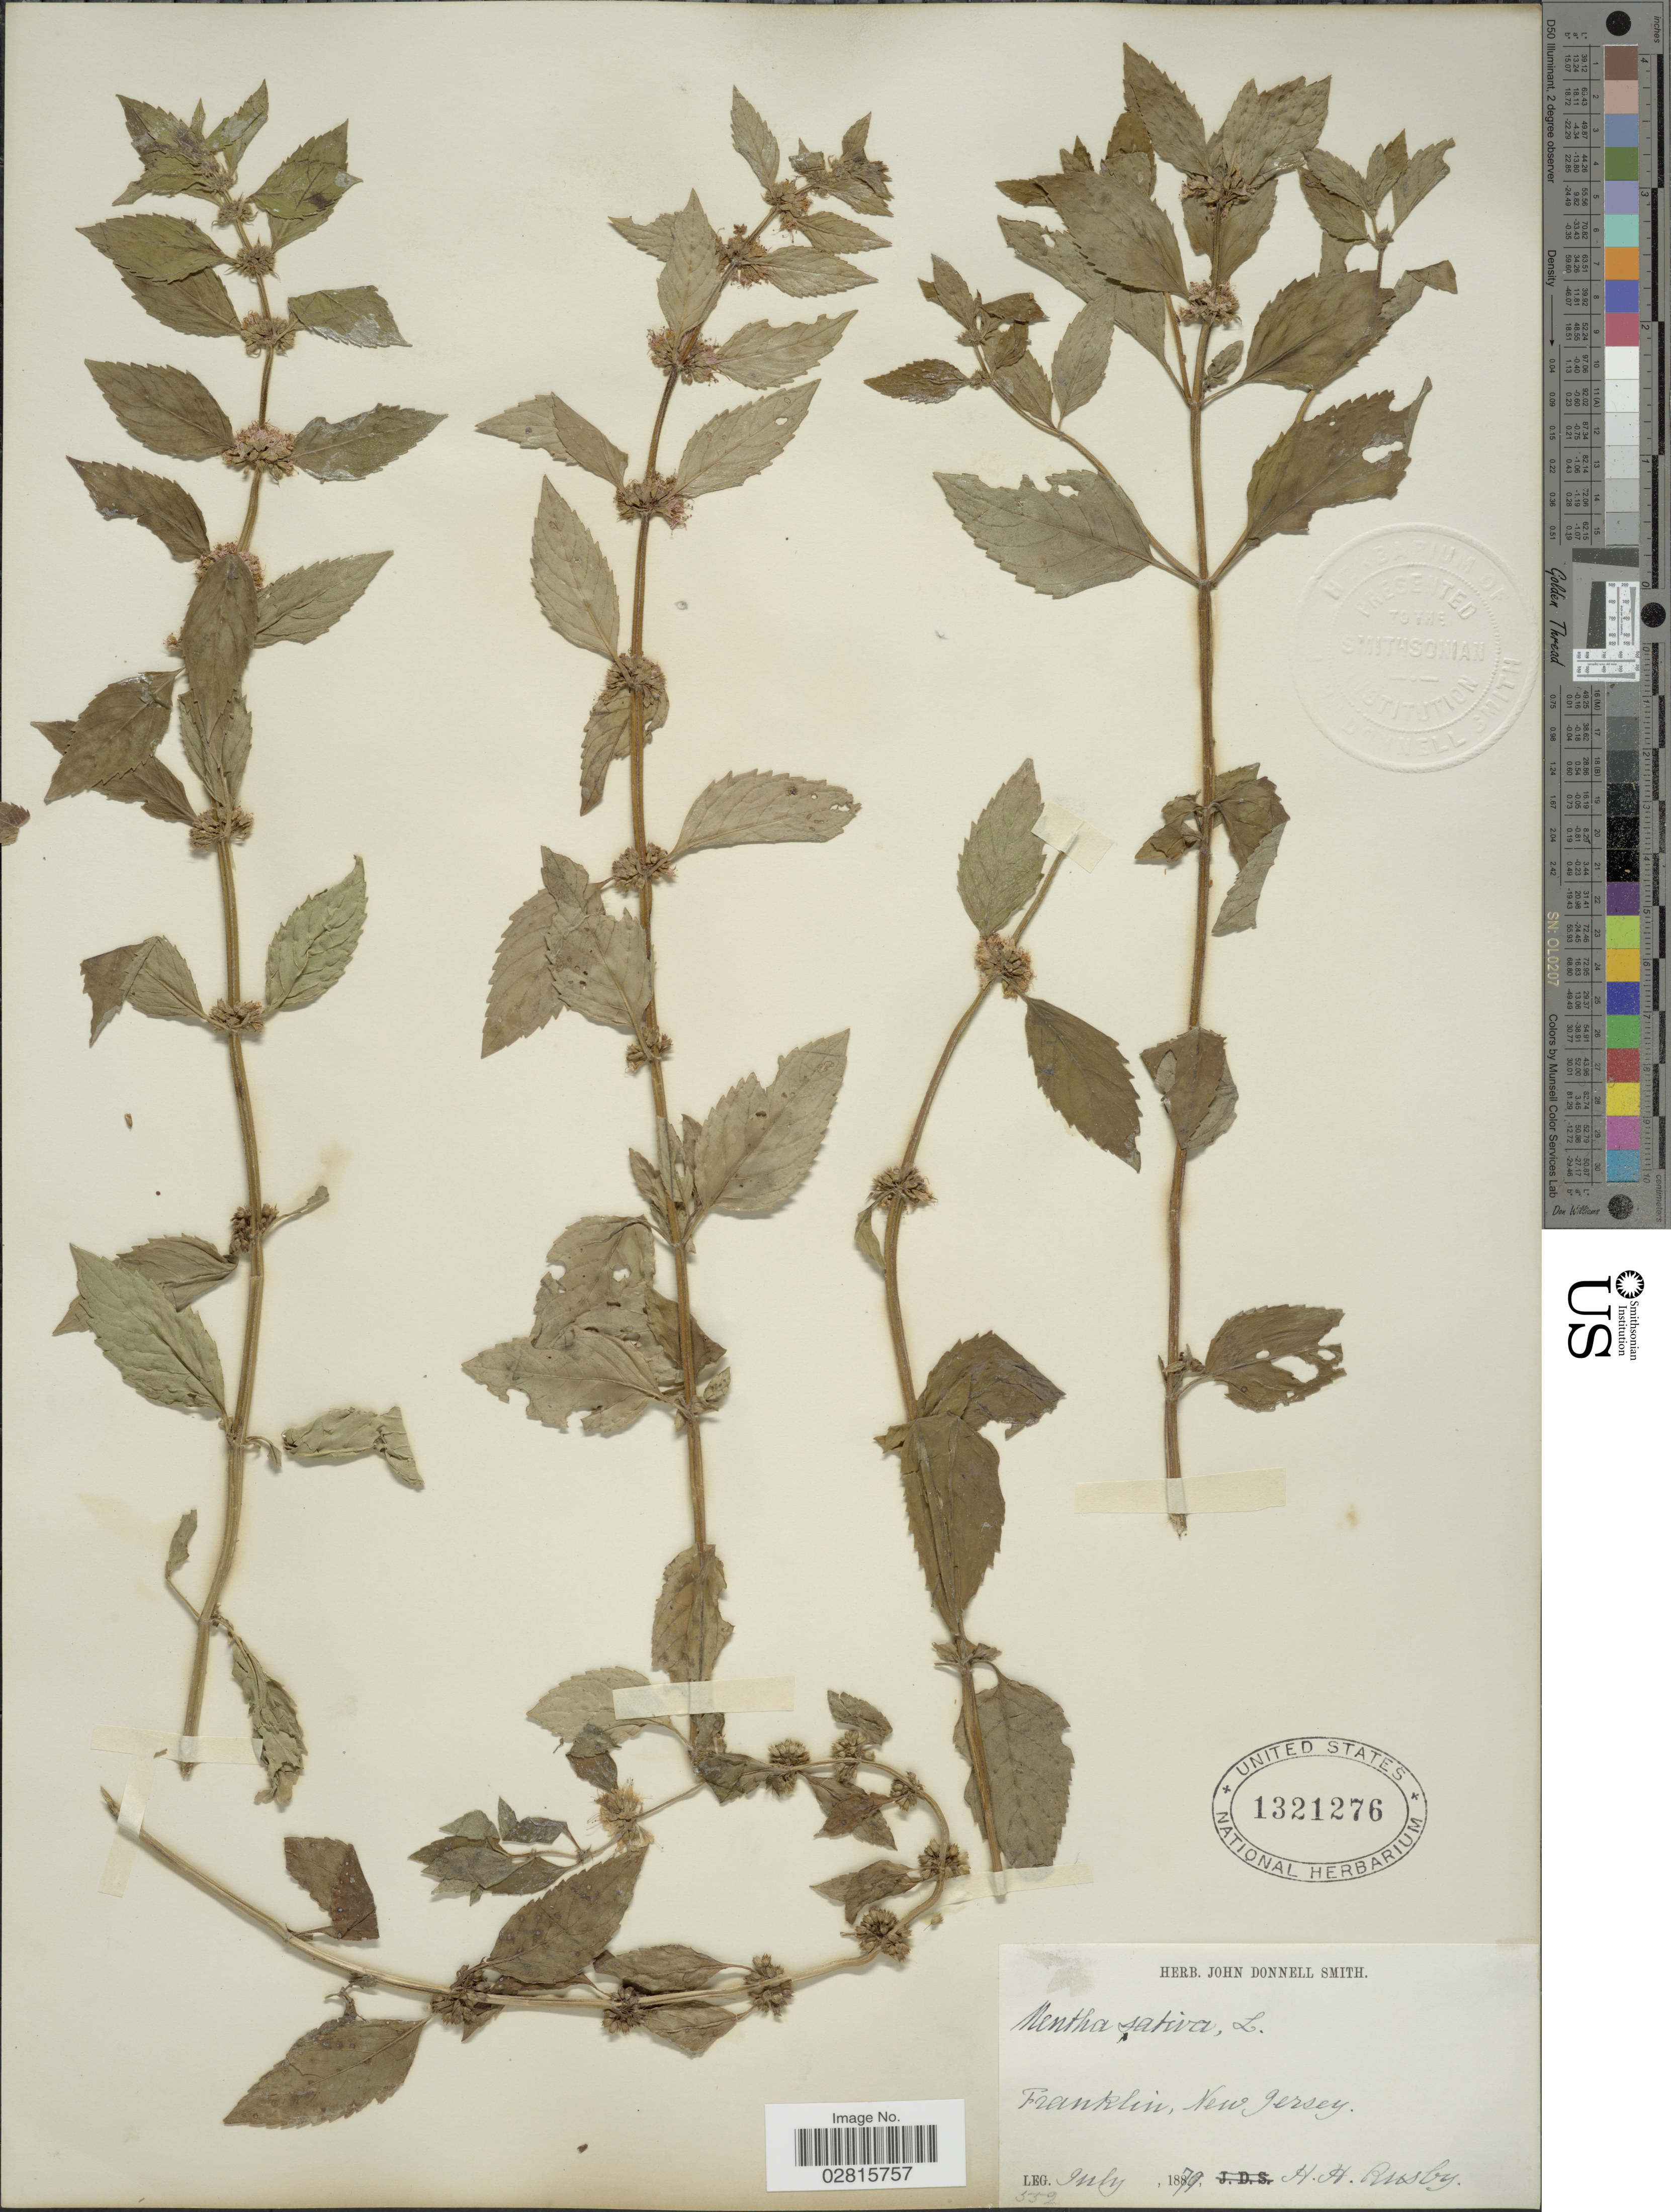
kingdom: Plantae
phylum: Tracheophyta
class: Magnoliopsida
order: Lamiales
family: Lamiaceae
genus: Mentha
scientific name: Mentha x sativa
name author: L.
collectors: H. H. Rusby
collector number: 552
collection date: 1879-07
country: United States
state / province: New Jersey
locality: Franklin.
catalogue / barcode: US 1321276